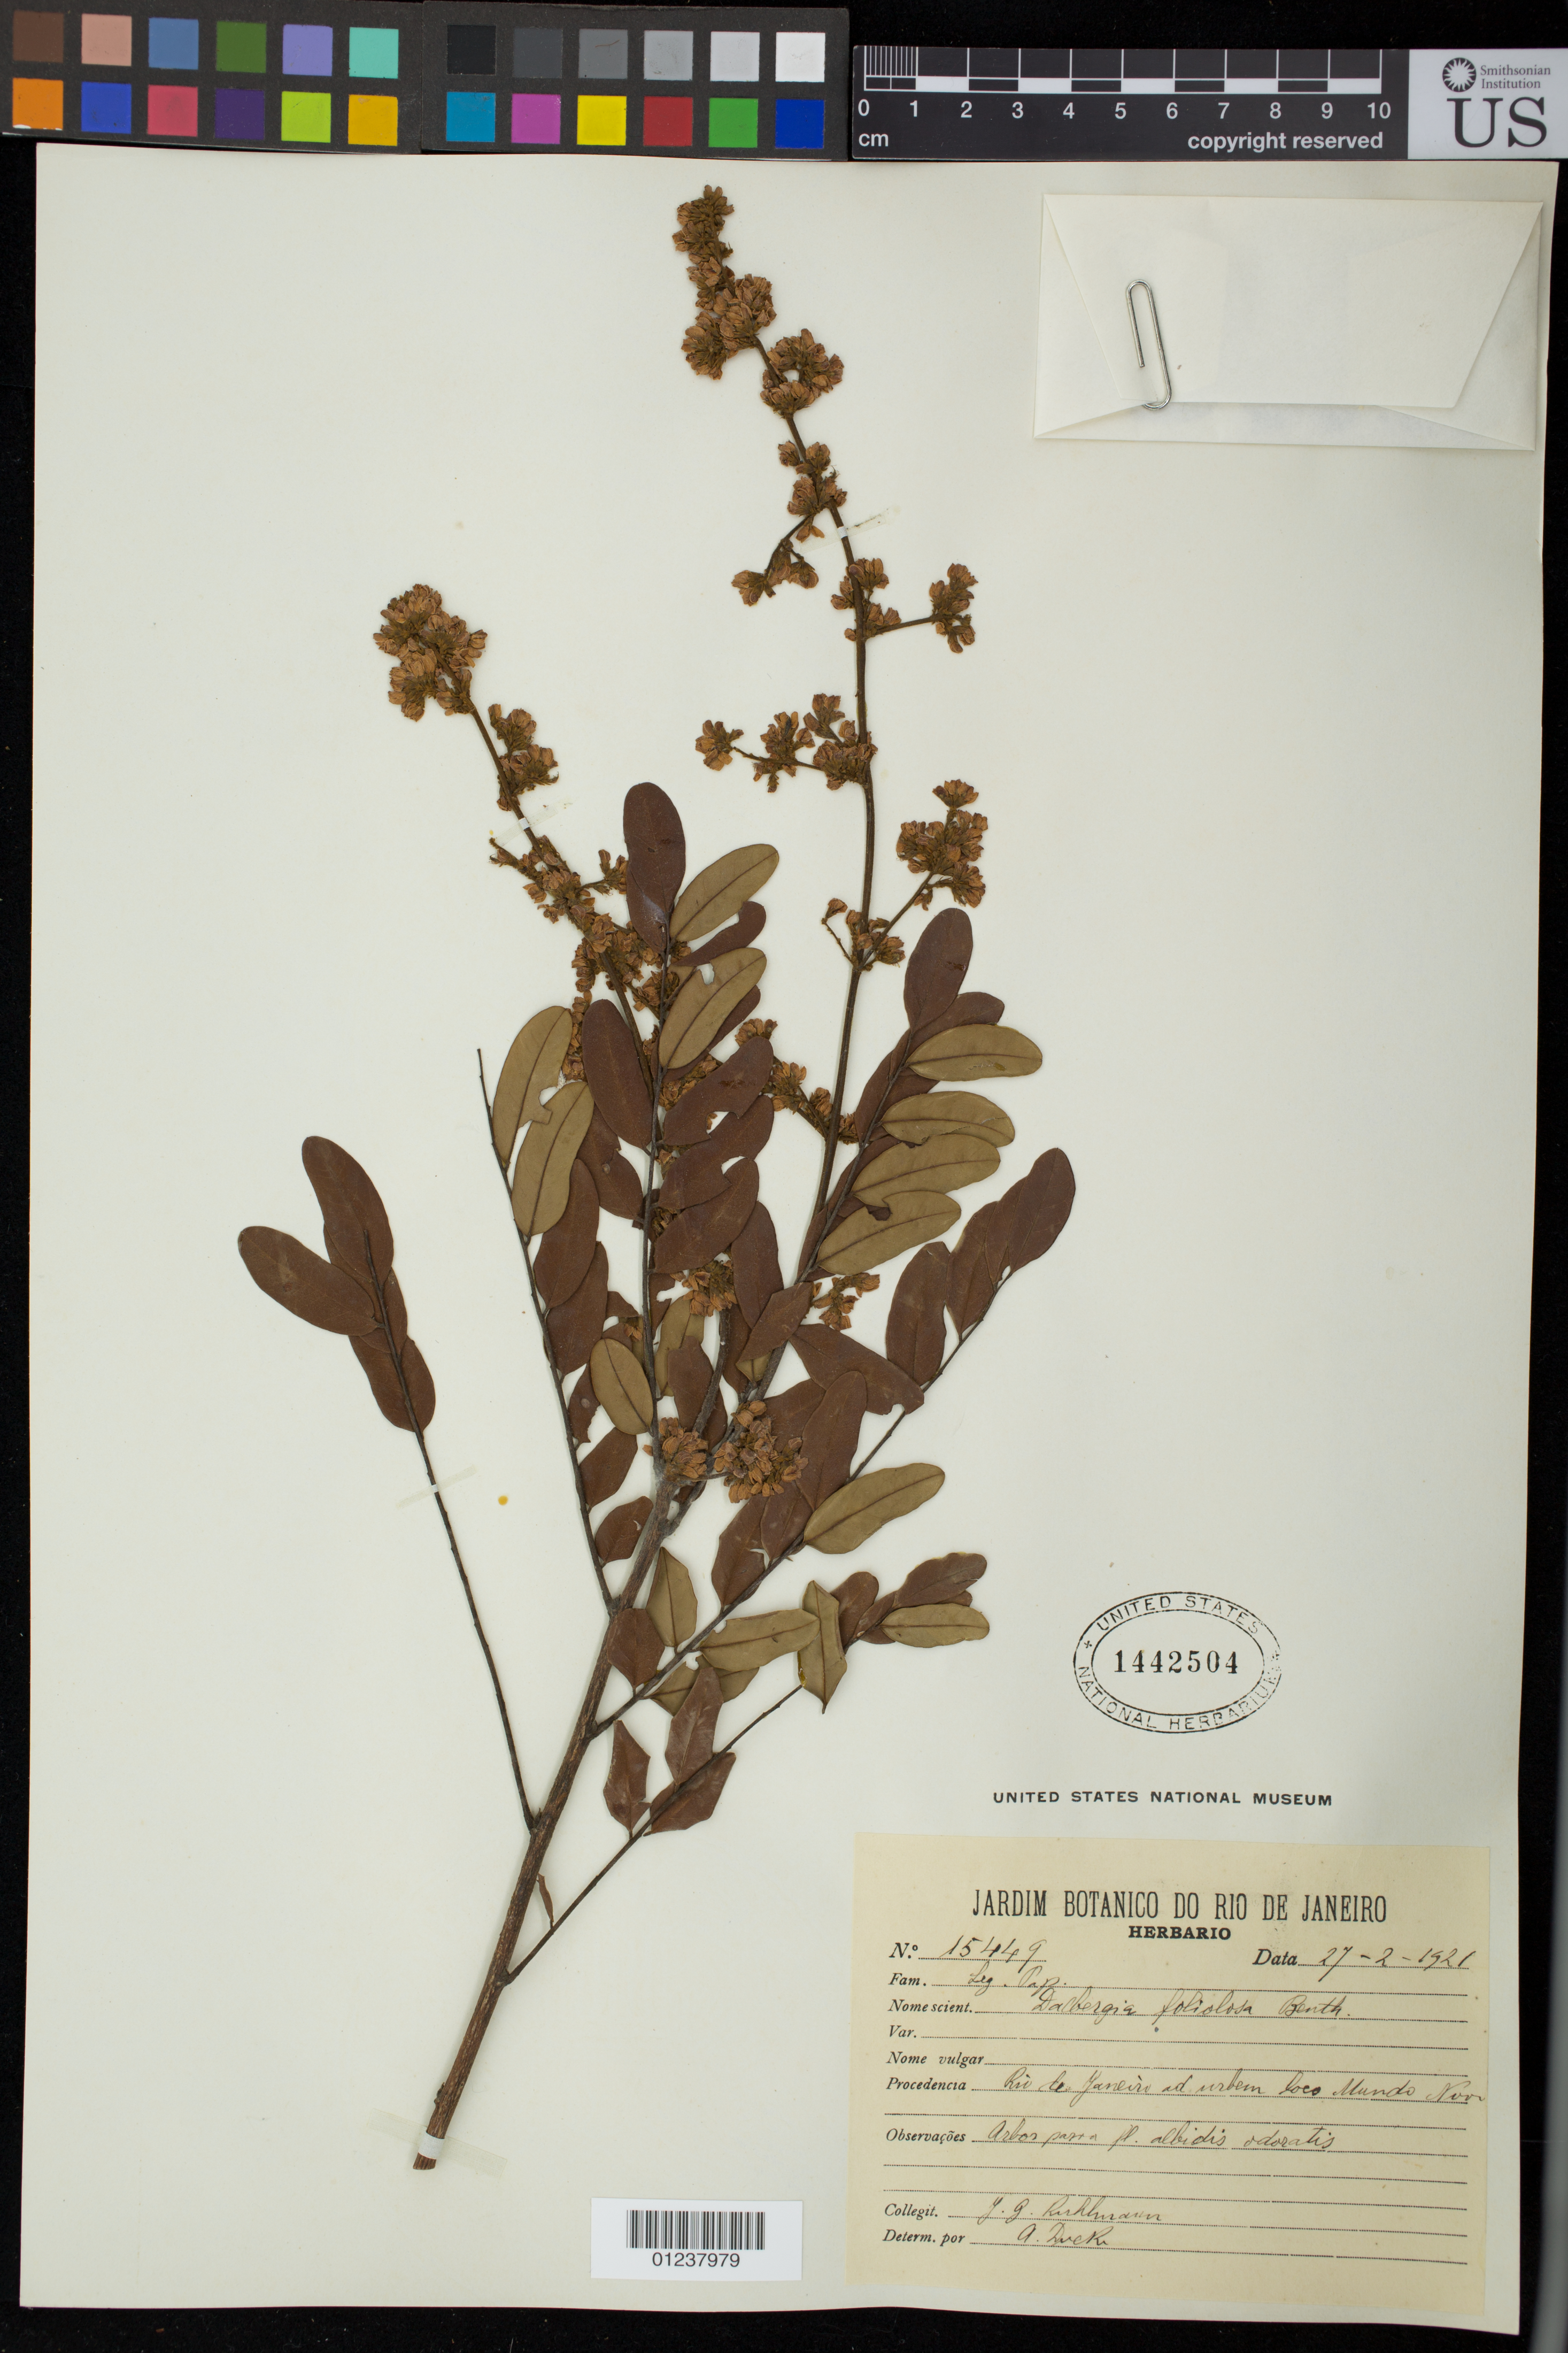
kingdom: Plantae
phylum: Tracheophyta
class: Magnoliopsida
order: Fabales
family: Fabaceae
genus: Dalbergia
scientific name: Dalbergia foliosa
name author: (Benth.) A.M. Carvalho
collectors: J. G. Kuhlmann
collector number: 15449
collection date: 1921-02-27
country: Brazil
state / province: Rio de Janeiro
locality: Rio de Janeiro ad urbein loco Mundo Novo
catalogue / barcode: US 1442504